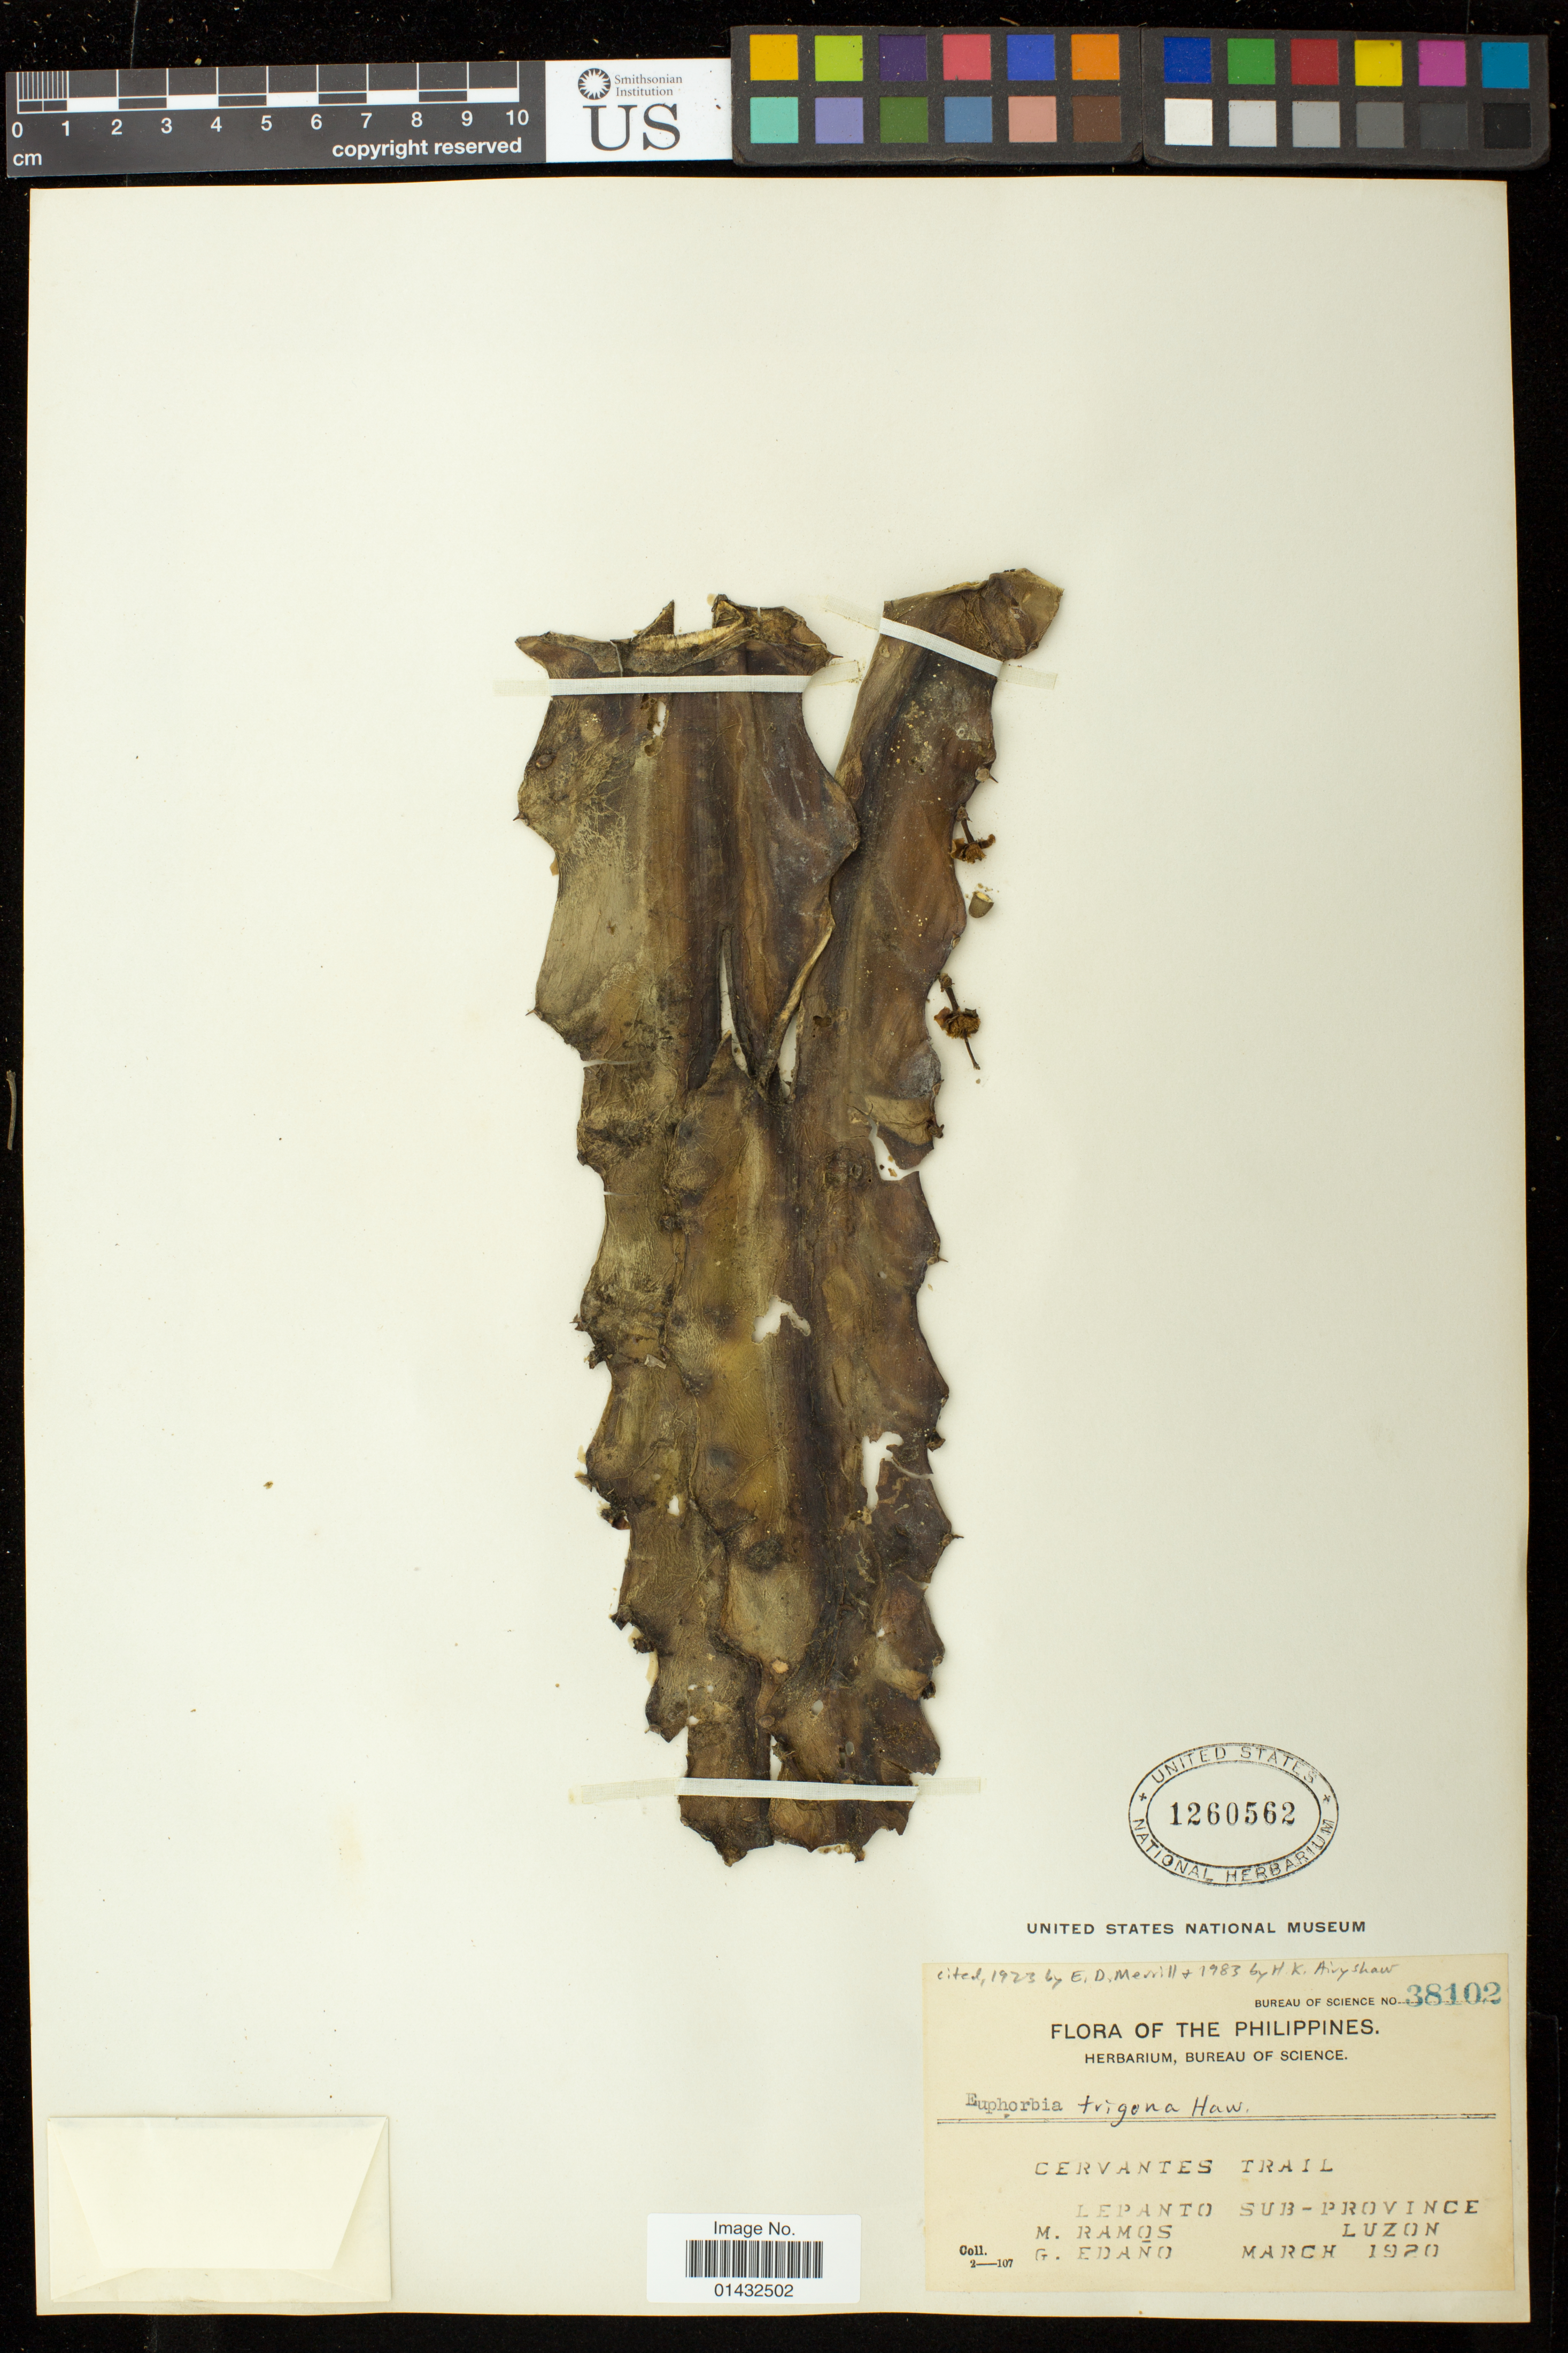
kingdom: Plantae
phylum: Tracheophyta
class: Magnoliopsida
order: Malpighiales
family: Euphorbiaceae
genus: Euphorbia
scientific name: Euphorbia trigona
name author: Mill.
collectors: M. Ramos & G. Edaño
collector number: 38102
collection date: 1920-03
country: Philippines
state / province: Ilocos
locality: Cervantes Trail; Lepanto Sub-Province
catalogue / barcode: US 1260562